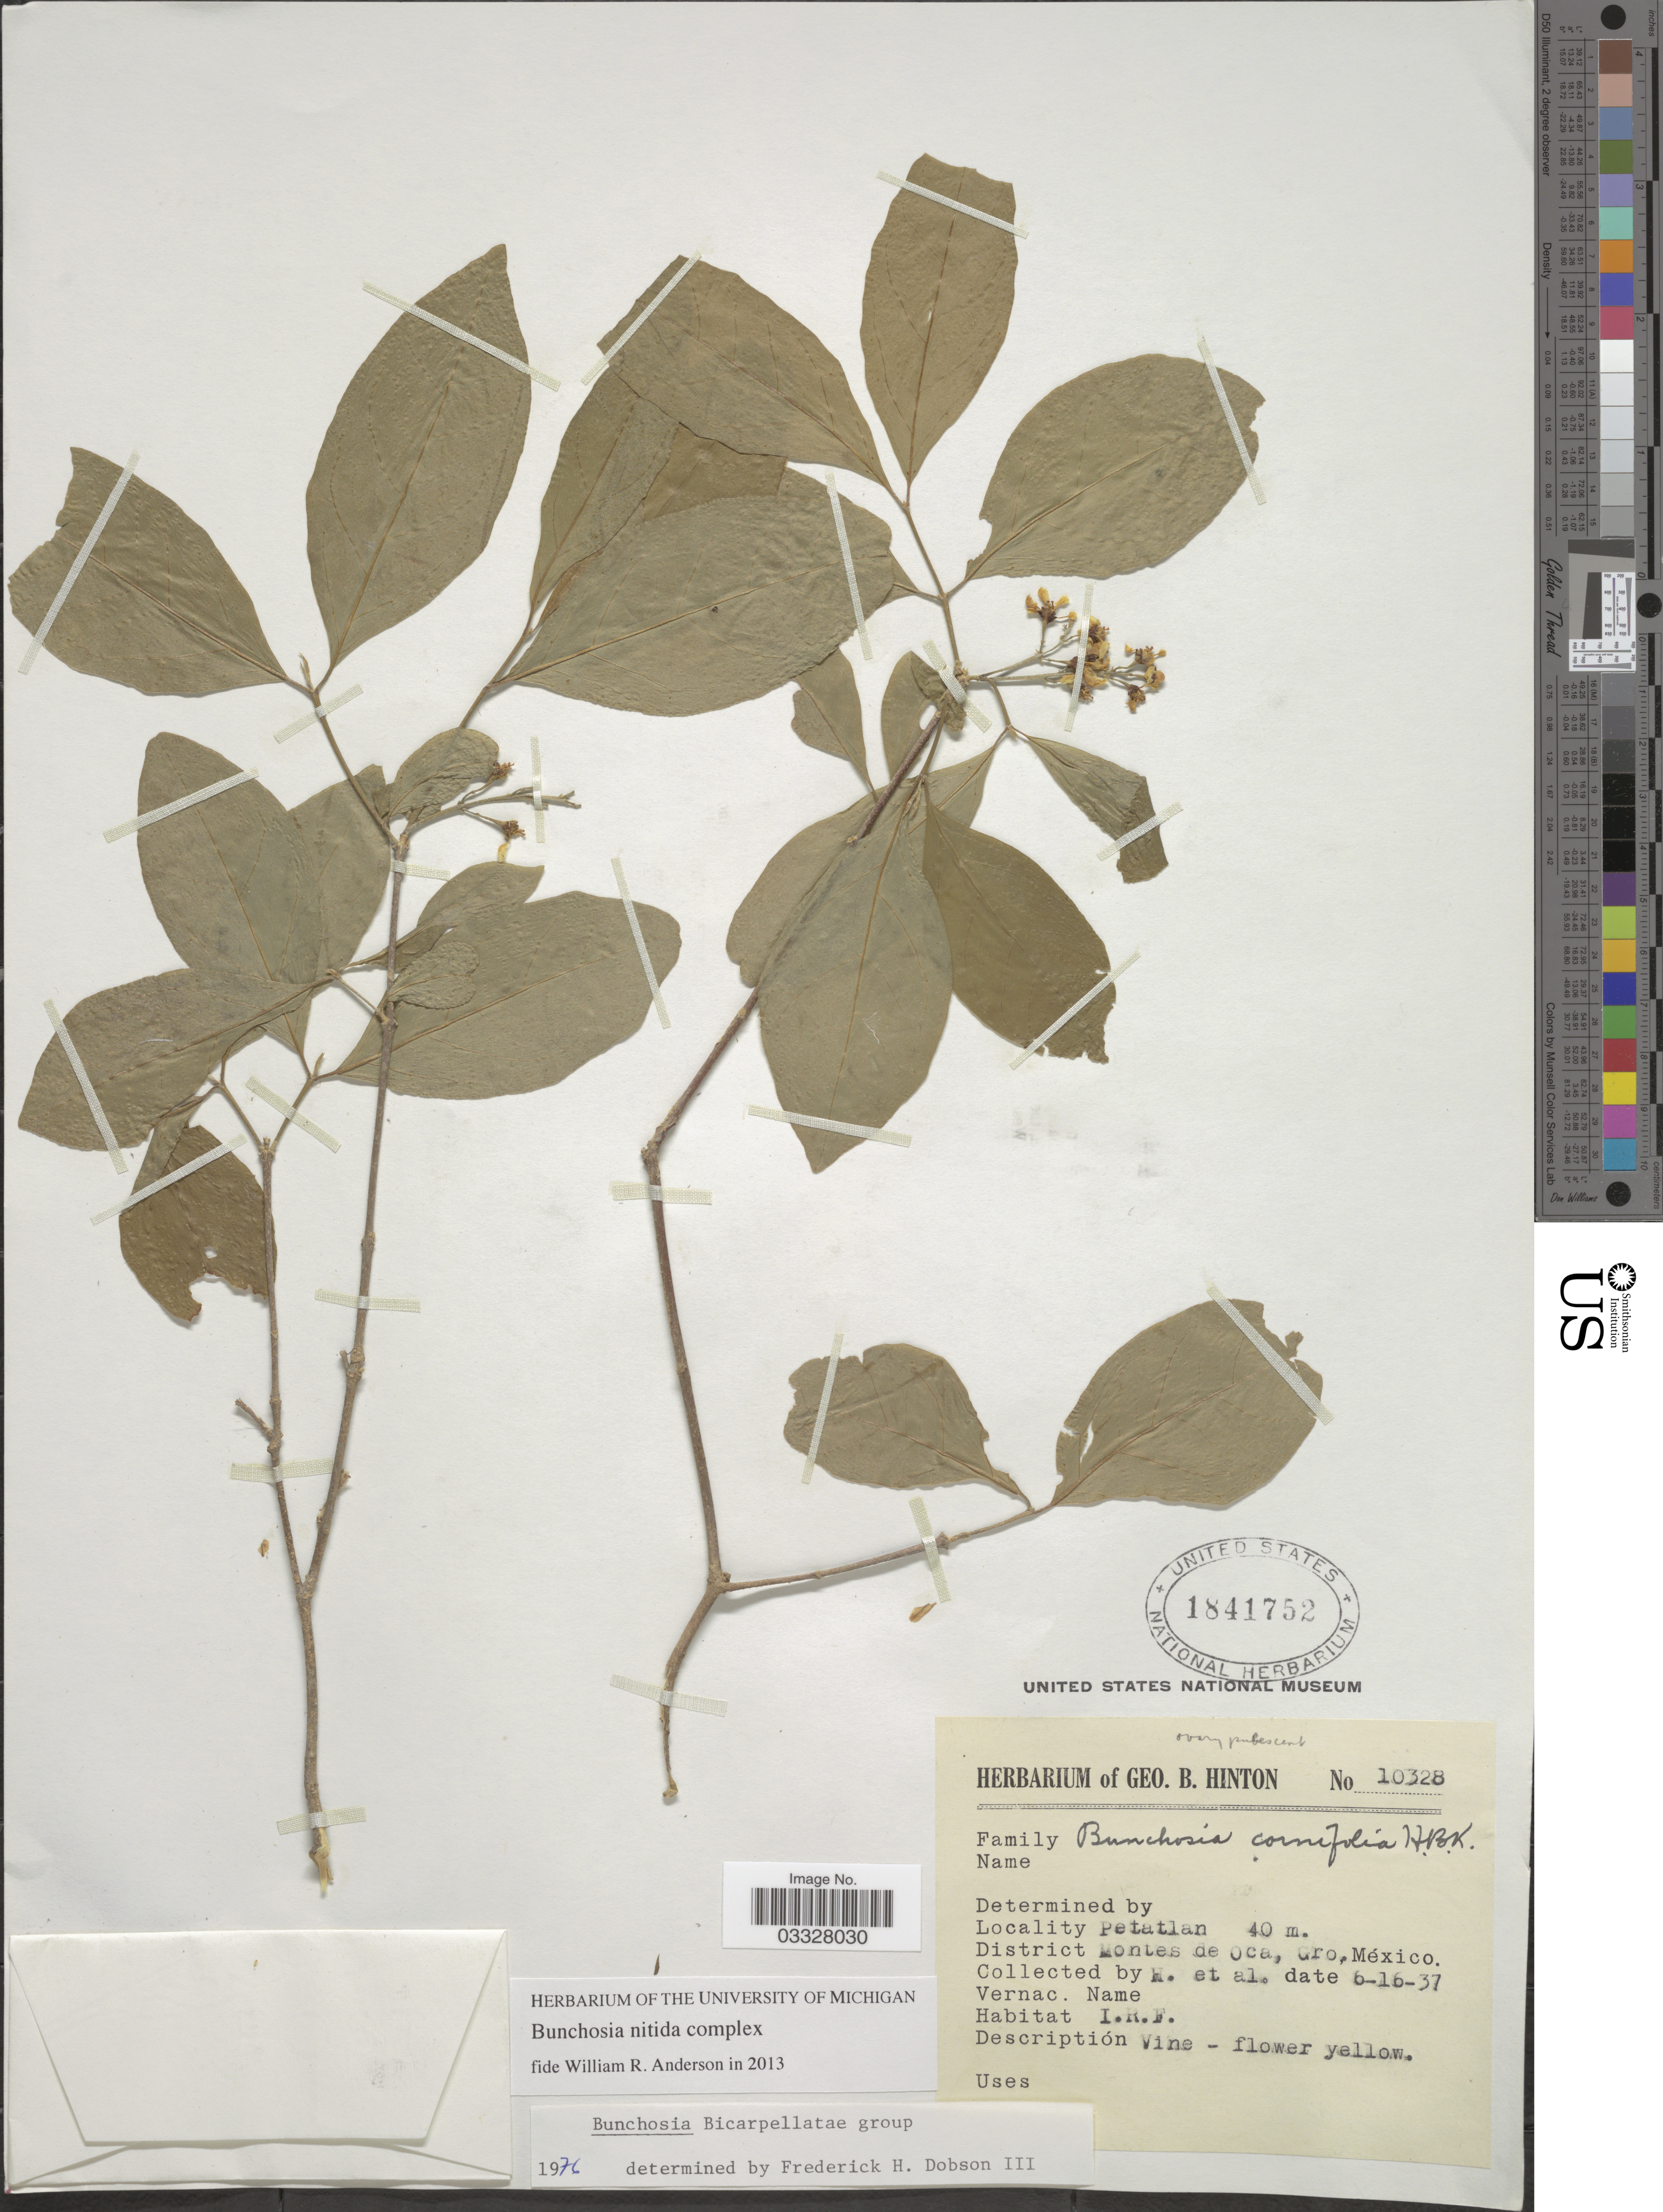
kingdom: Plantae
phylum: Tracheophyta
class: Magnoliopsida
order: Malpighiales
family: Malpighiaceae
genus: Bunchosia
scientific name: Bunchosia nitida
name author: (Jacq.) DC.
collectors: G. B. Hinton & et al.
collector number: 10328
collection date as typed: Transcribed d/m/y: 16/6/37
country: Mexico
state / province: Guerrero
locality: Petatlan, District Montes de Oca.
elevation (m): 40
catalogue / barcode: US 1841752